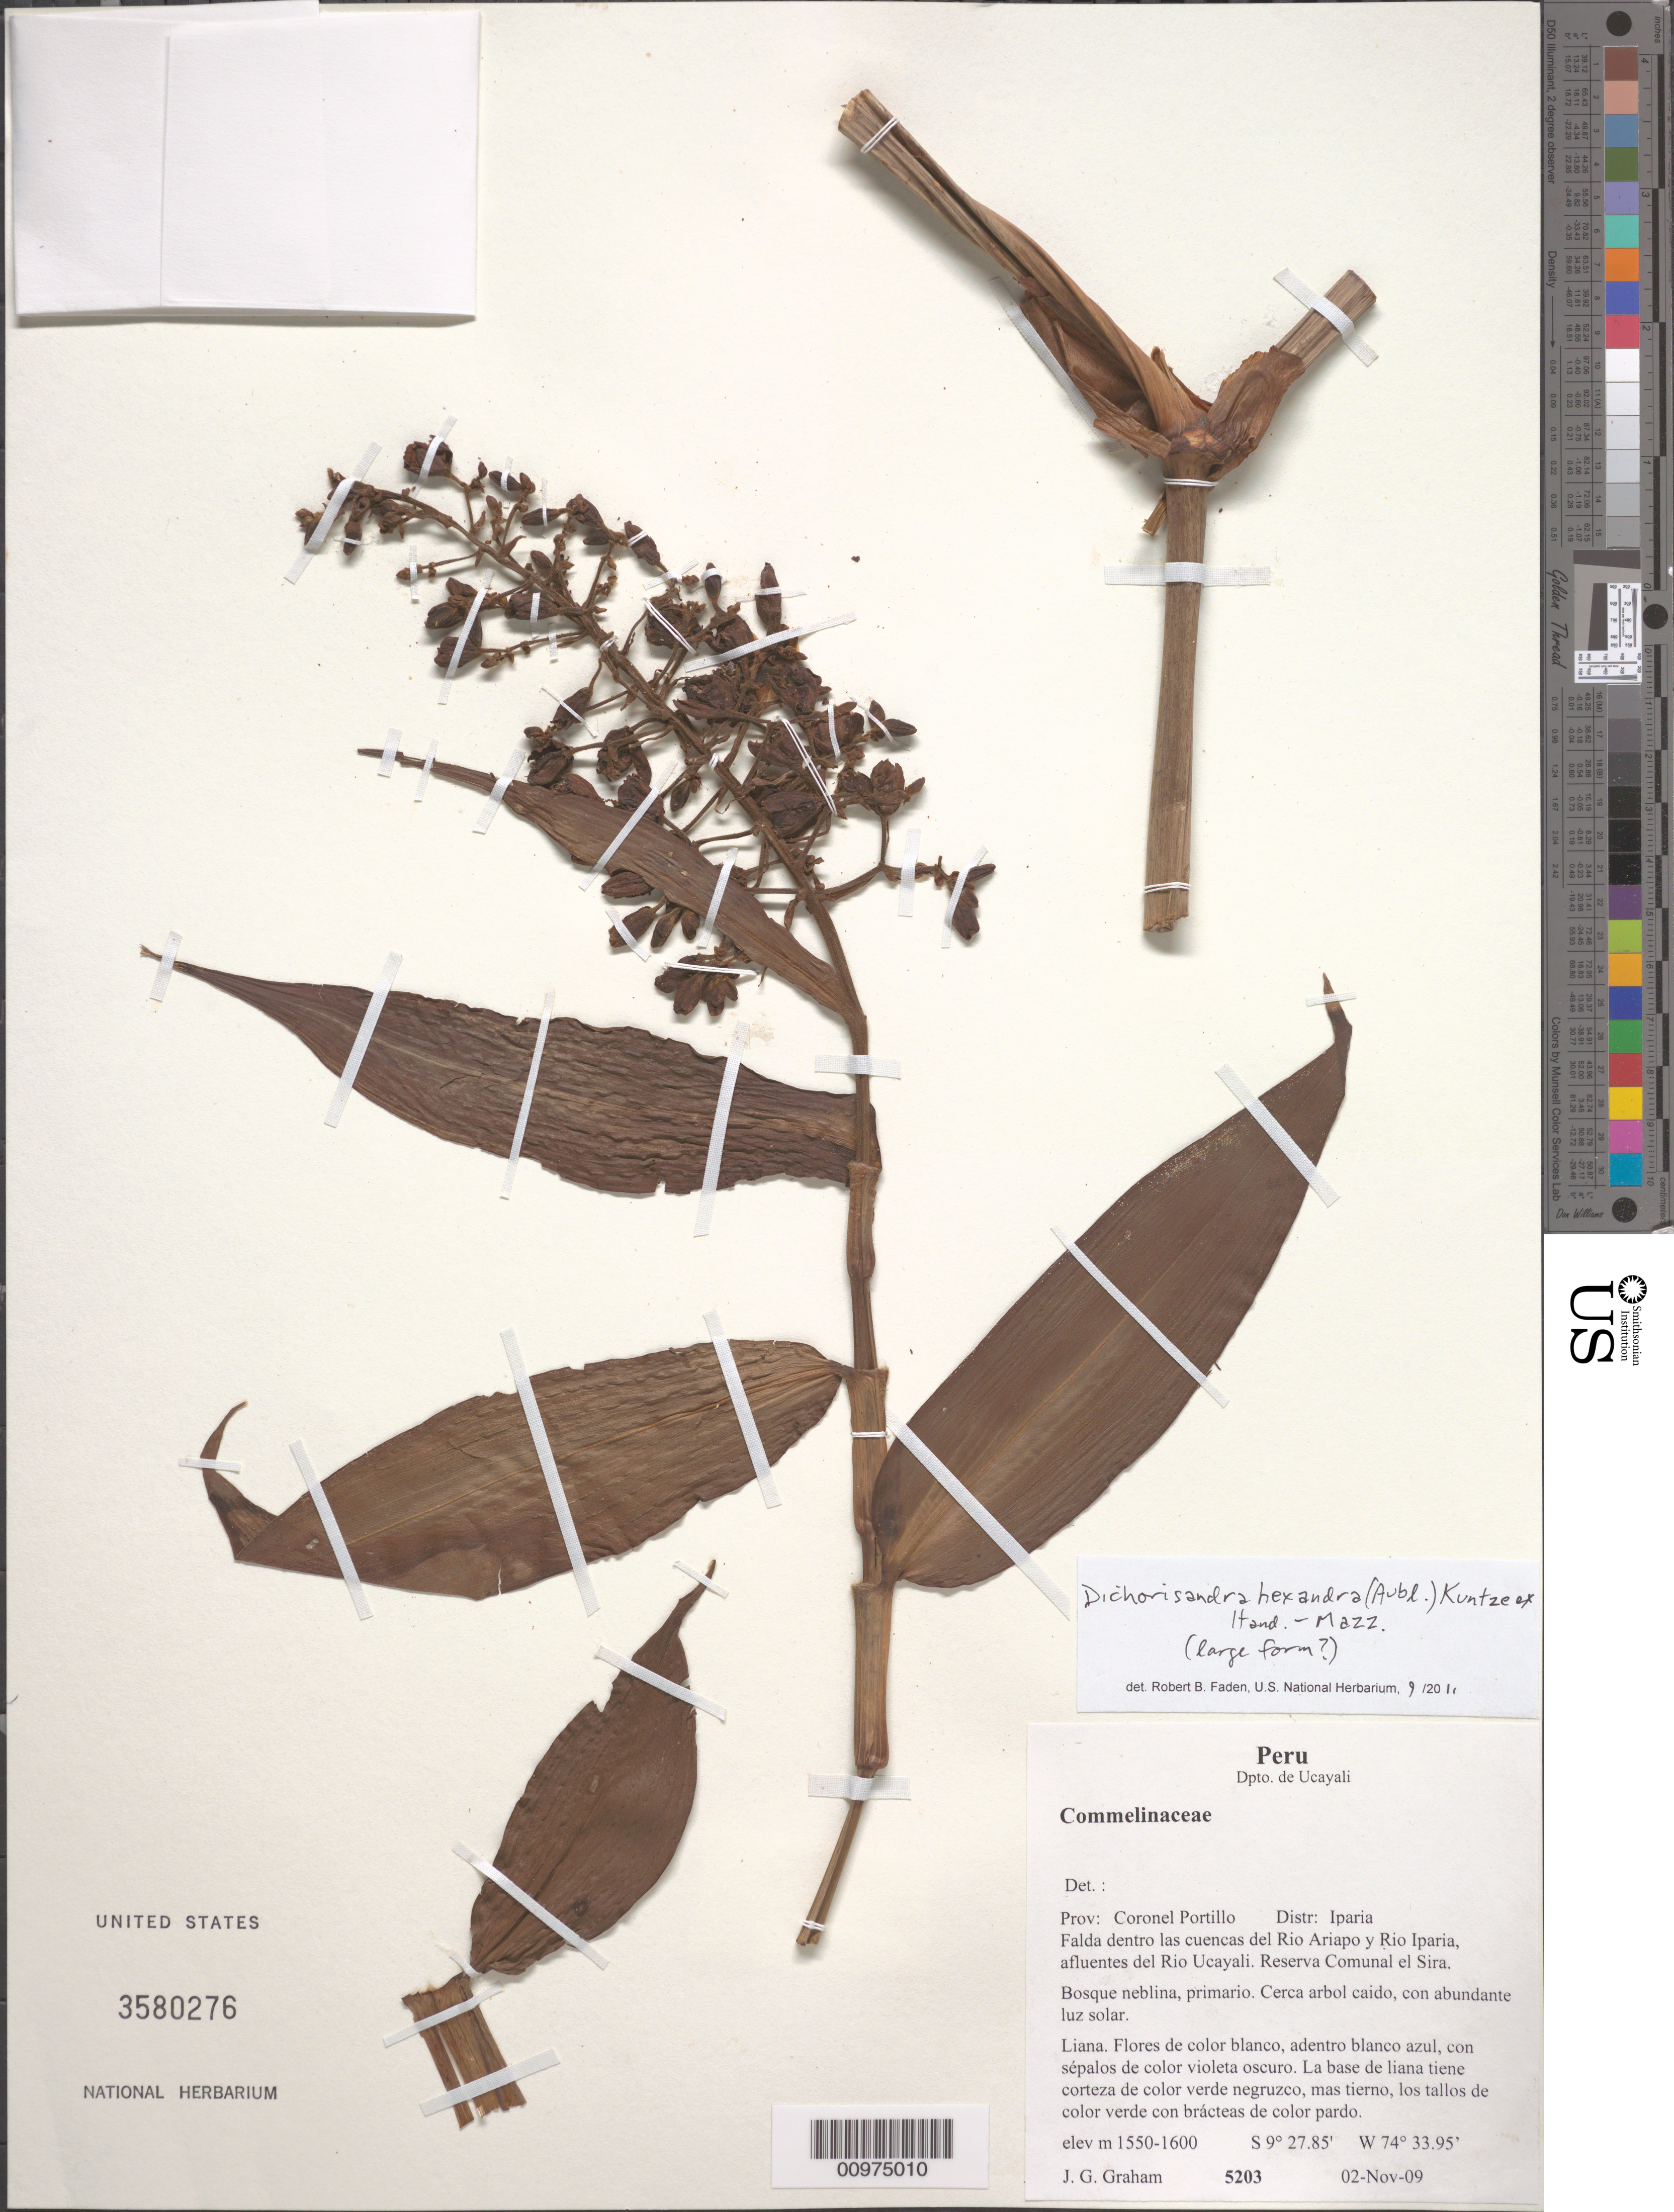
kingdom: Plantae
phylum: Tracheophyta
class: Liliopsida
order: Commelinales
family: Commelinaceae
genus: Dichorisandra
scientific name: Dichorisandra hexandra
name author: (Aubl.) Standl.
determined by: Faden, Robert B., (US), Smithsonian Institution - National Museum of Natural History (UNITED STATES)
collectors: J. G. Graham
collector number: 5203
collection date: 2009-11-02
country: Peru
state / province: Ucayali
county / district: Coronel Portillo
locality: Falda dentro las cuencas del Rio Ariapo y Rio Iparia, afluentes del Rio Ucayali. Reserva Comunal el Sira.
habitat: Bosque neblina, primario. Cerca arbol caido, con abundante luz solar.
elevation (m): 1550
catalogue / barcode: US 3580276